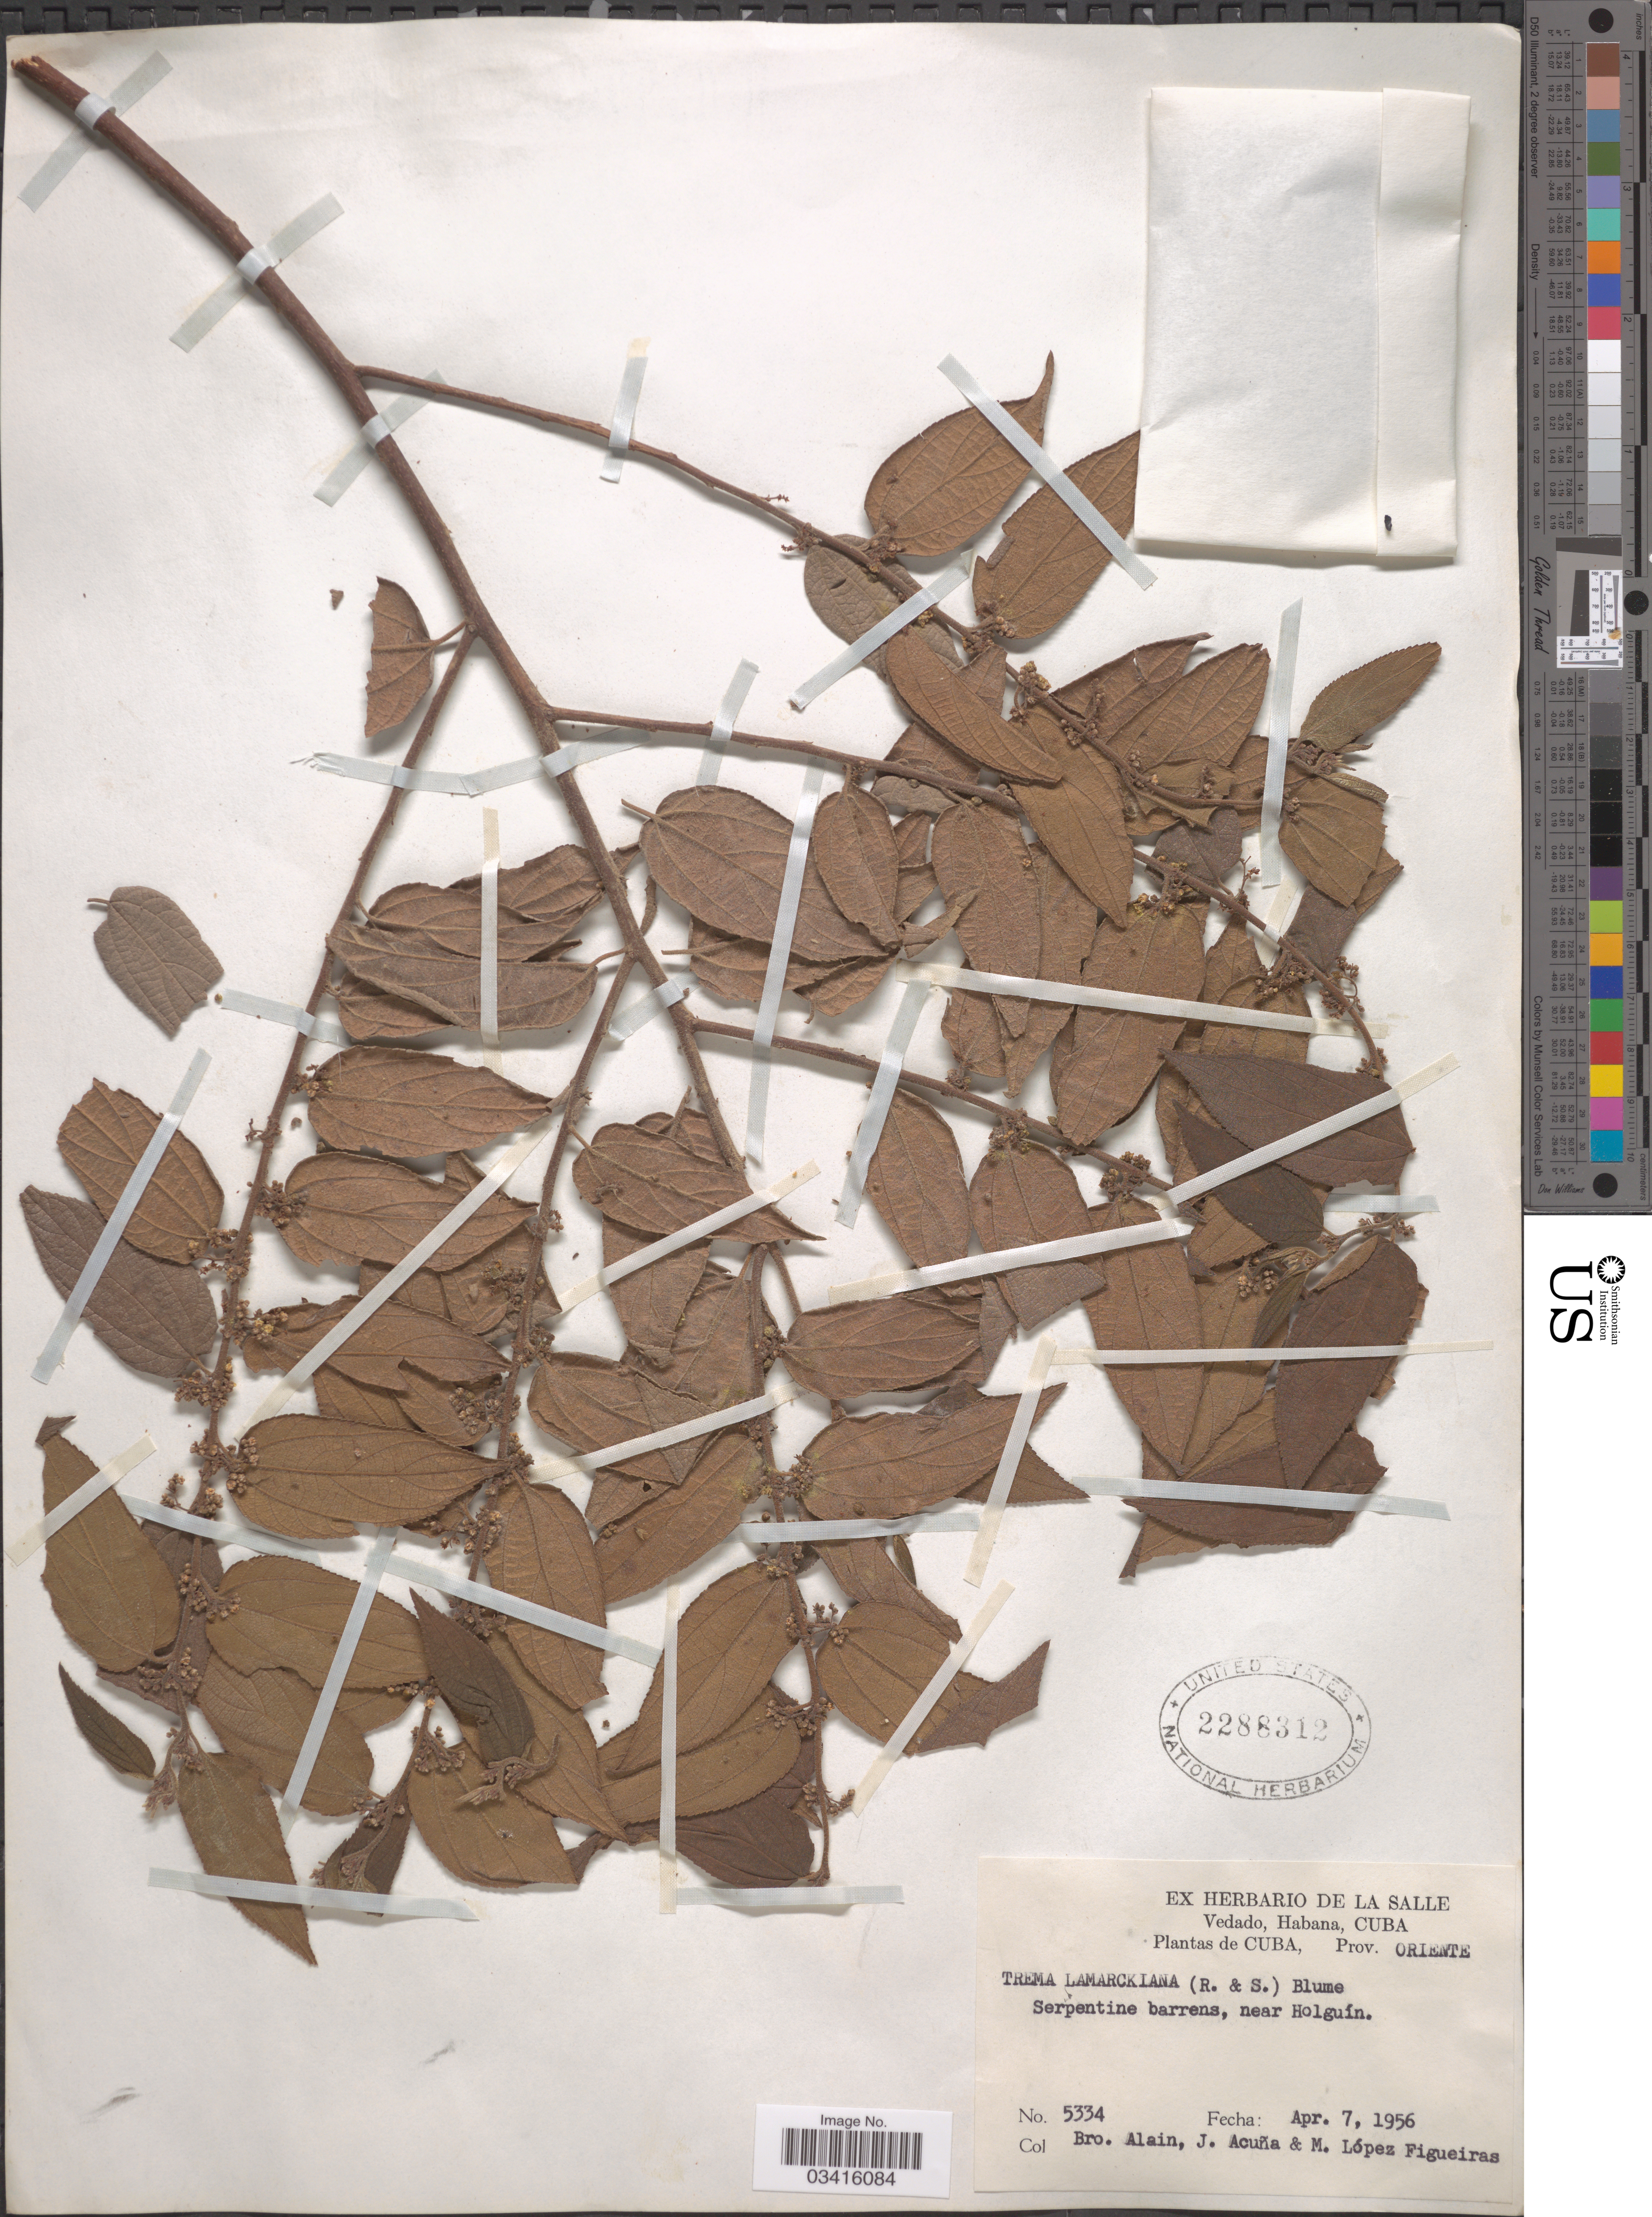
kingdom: Plantae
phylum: Tracheophyta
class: Magnoliopsida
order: Rosales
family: Cannabaceae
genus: Trema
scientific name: Trema lamarckianum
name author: (Schult.) Blume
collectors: Alain, J. Acuña & M. López Figueiras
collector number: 5334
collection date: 1956-04-07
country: Cuba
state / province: Oriente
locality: Near Holguín.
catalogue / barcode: US 2288312